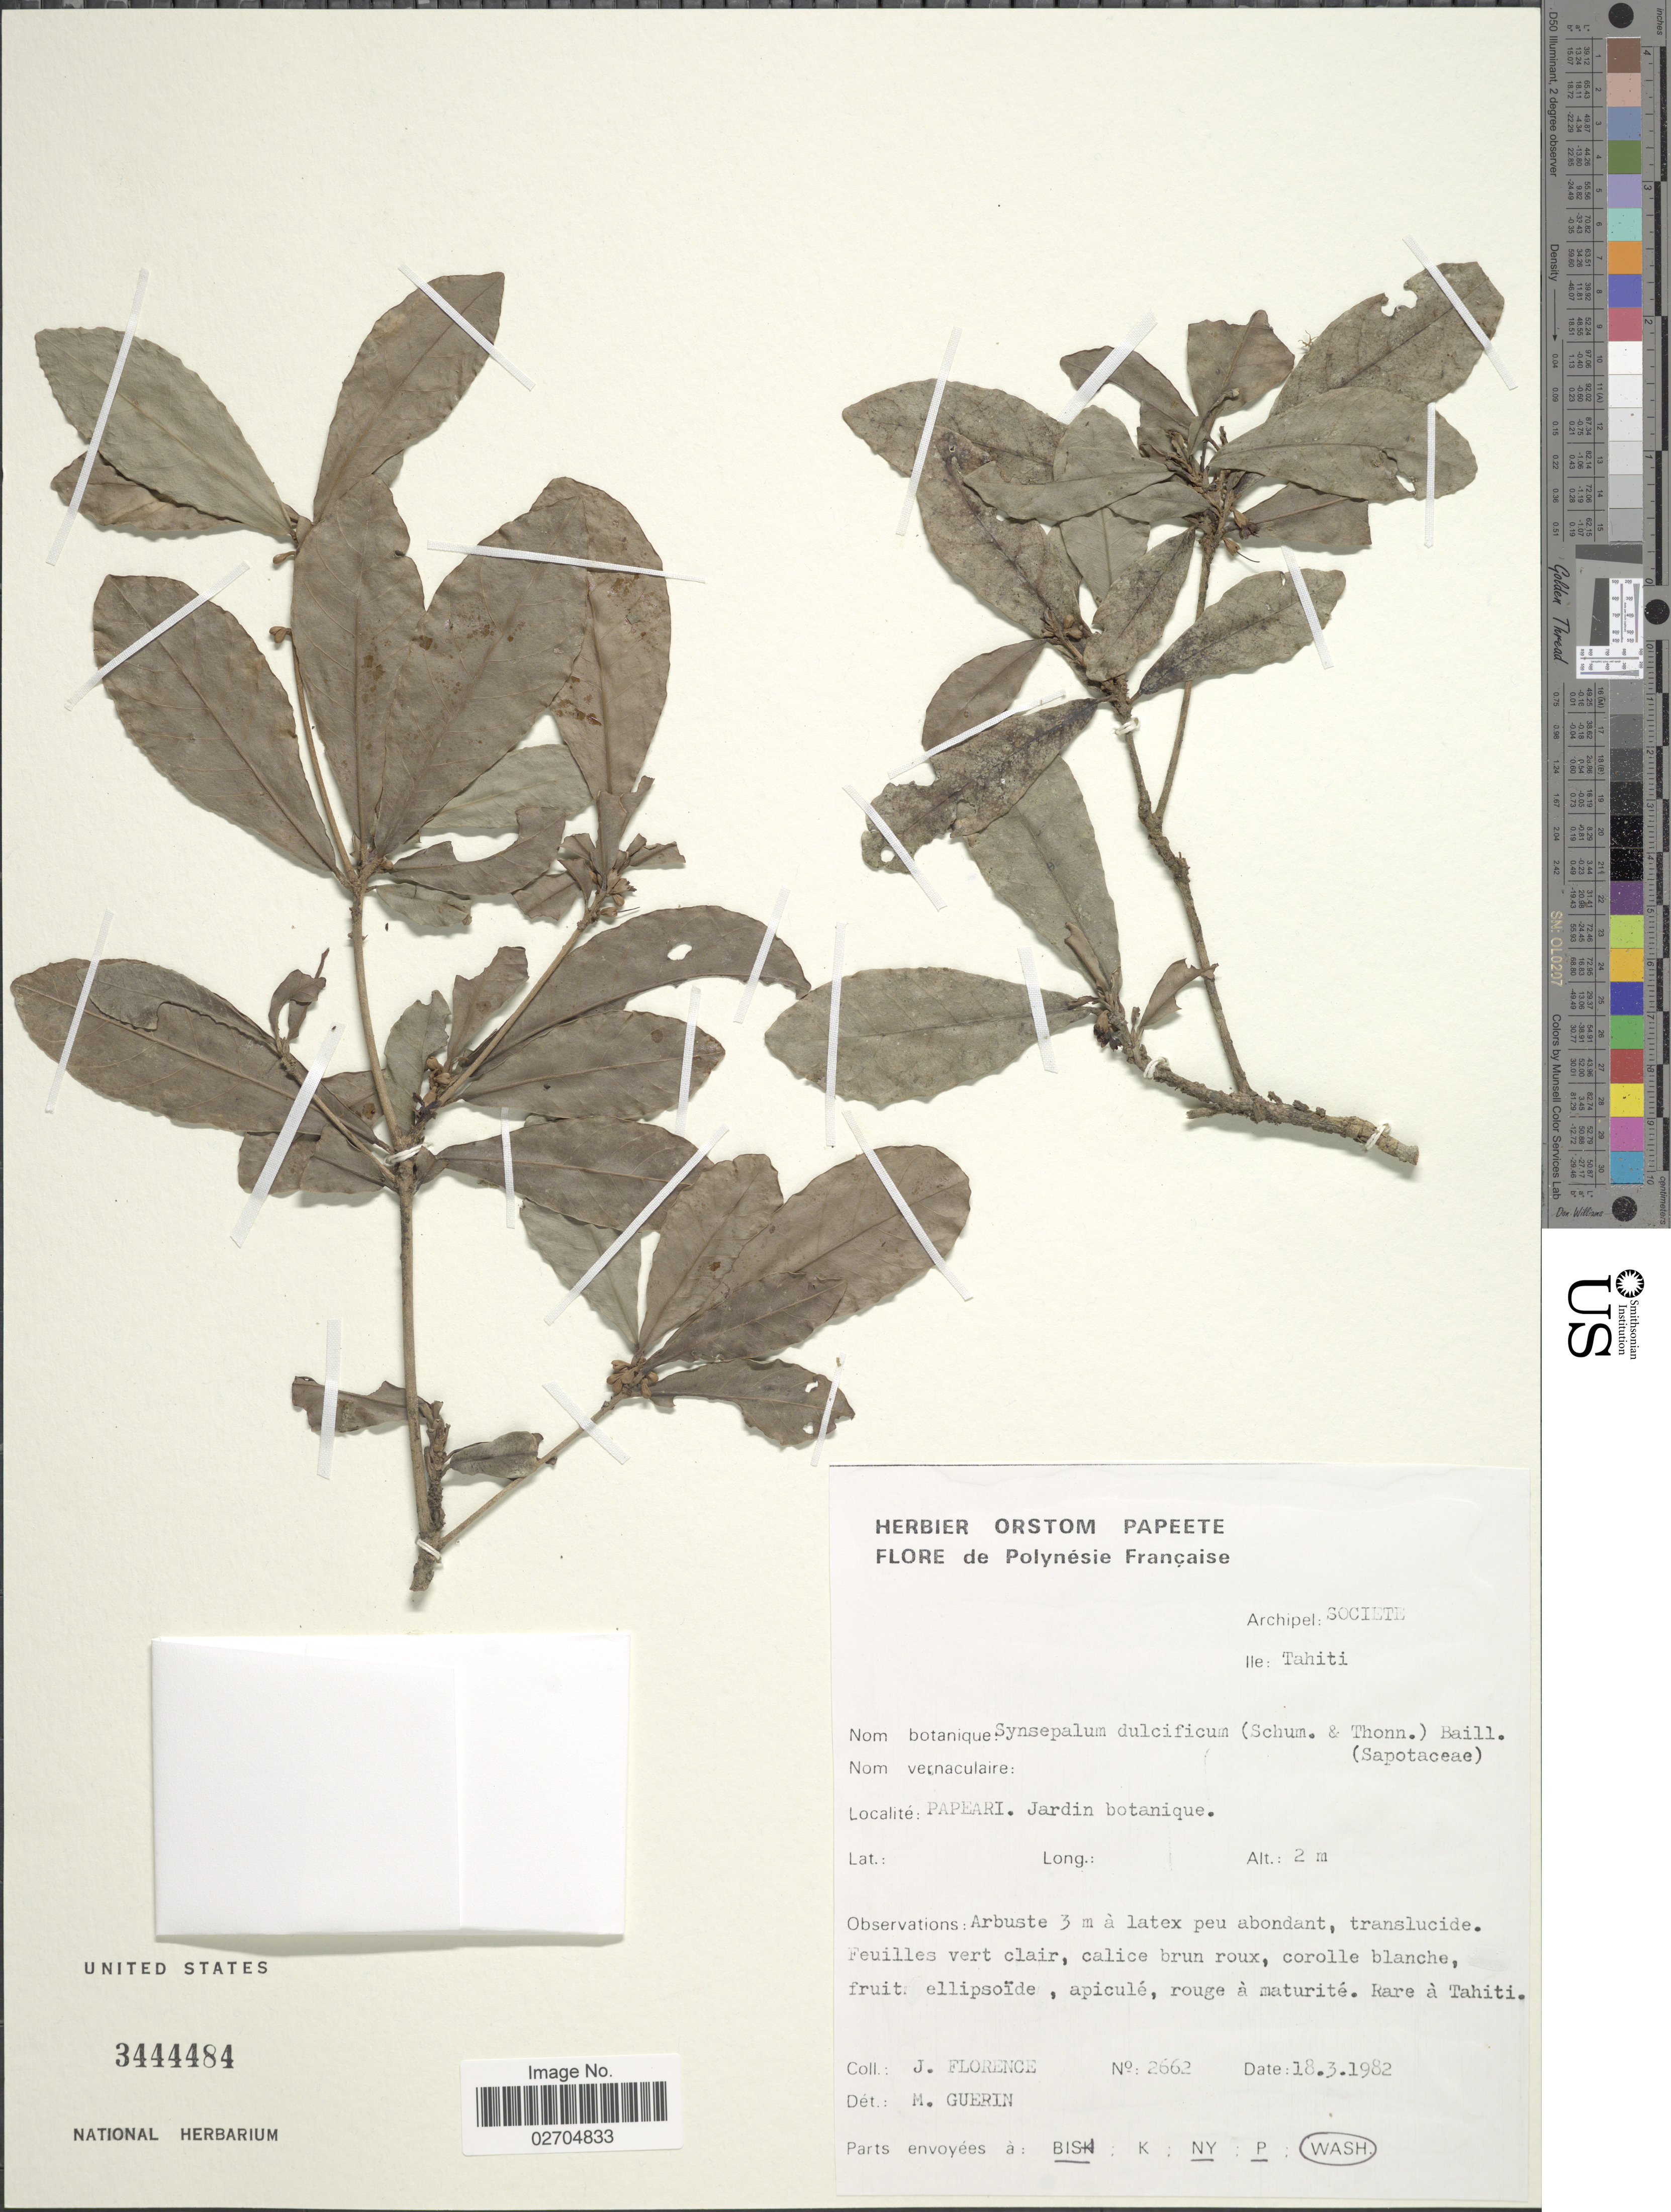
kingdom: Plantae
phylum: Tracheophyta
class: Magnoliopsida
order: Ericales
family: Sapotaceae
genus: Synsepalum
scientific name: Synsepalum dulcificum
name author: (Schumach. & Thonn.) Daniell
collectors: J. Florence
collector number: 2662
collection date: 1982-03-18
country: French Polynesia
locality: Polynésie Française. Archipel: Societe. Ile: Tahiti. PAPEARI. Jardin botanique.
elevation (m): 2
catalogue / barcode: US 3444484